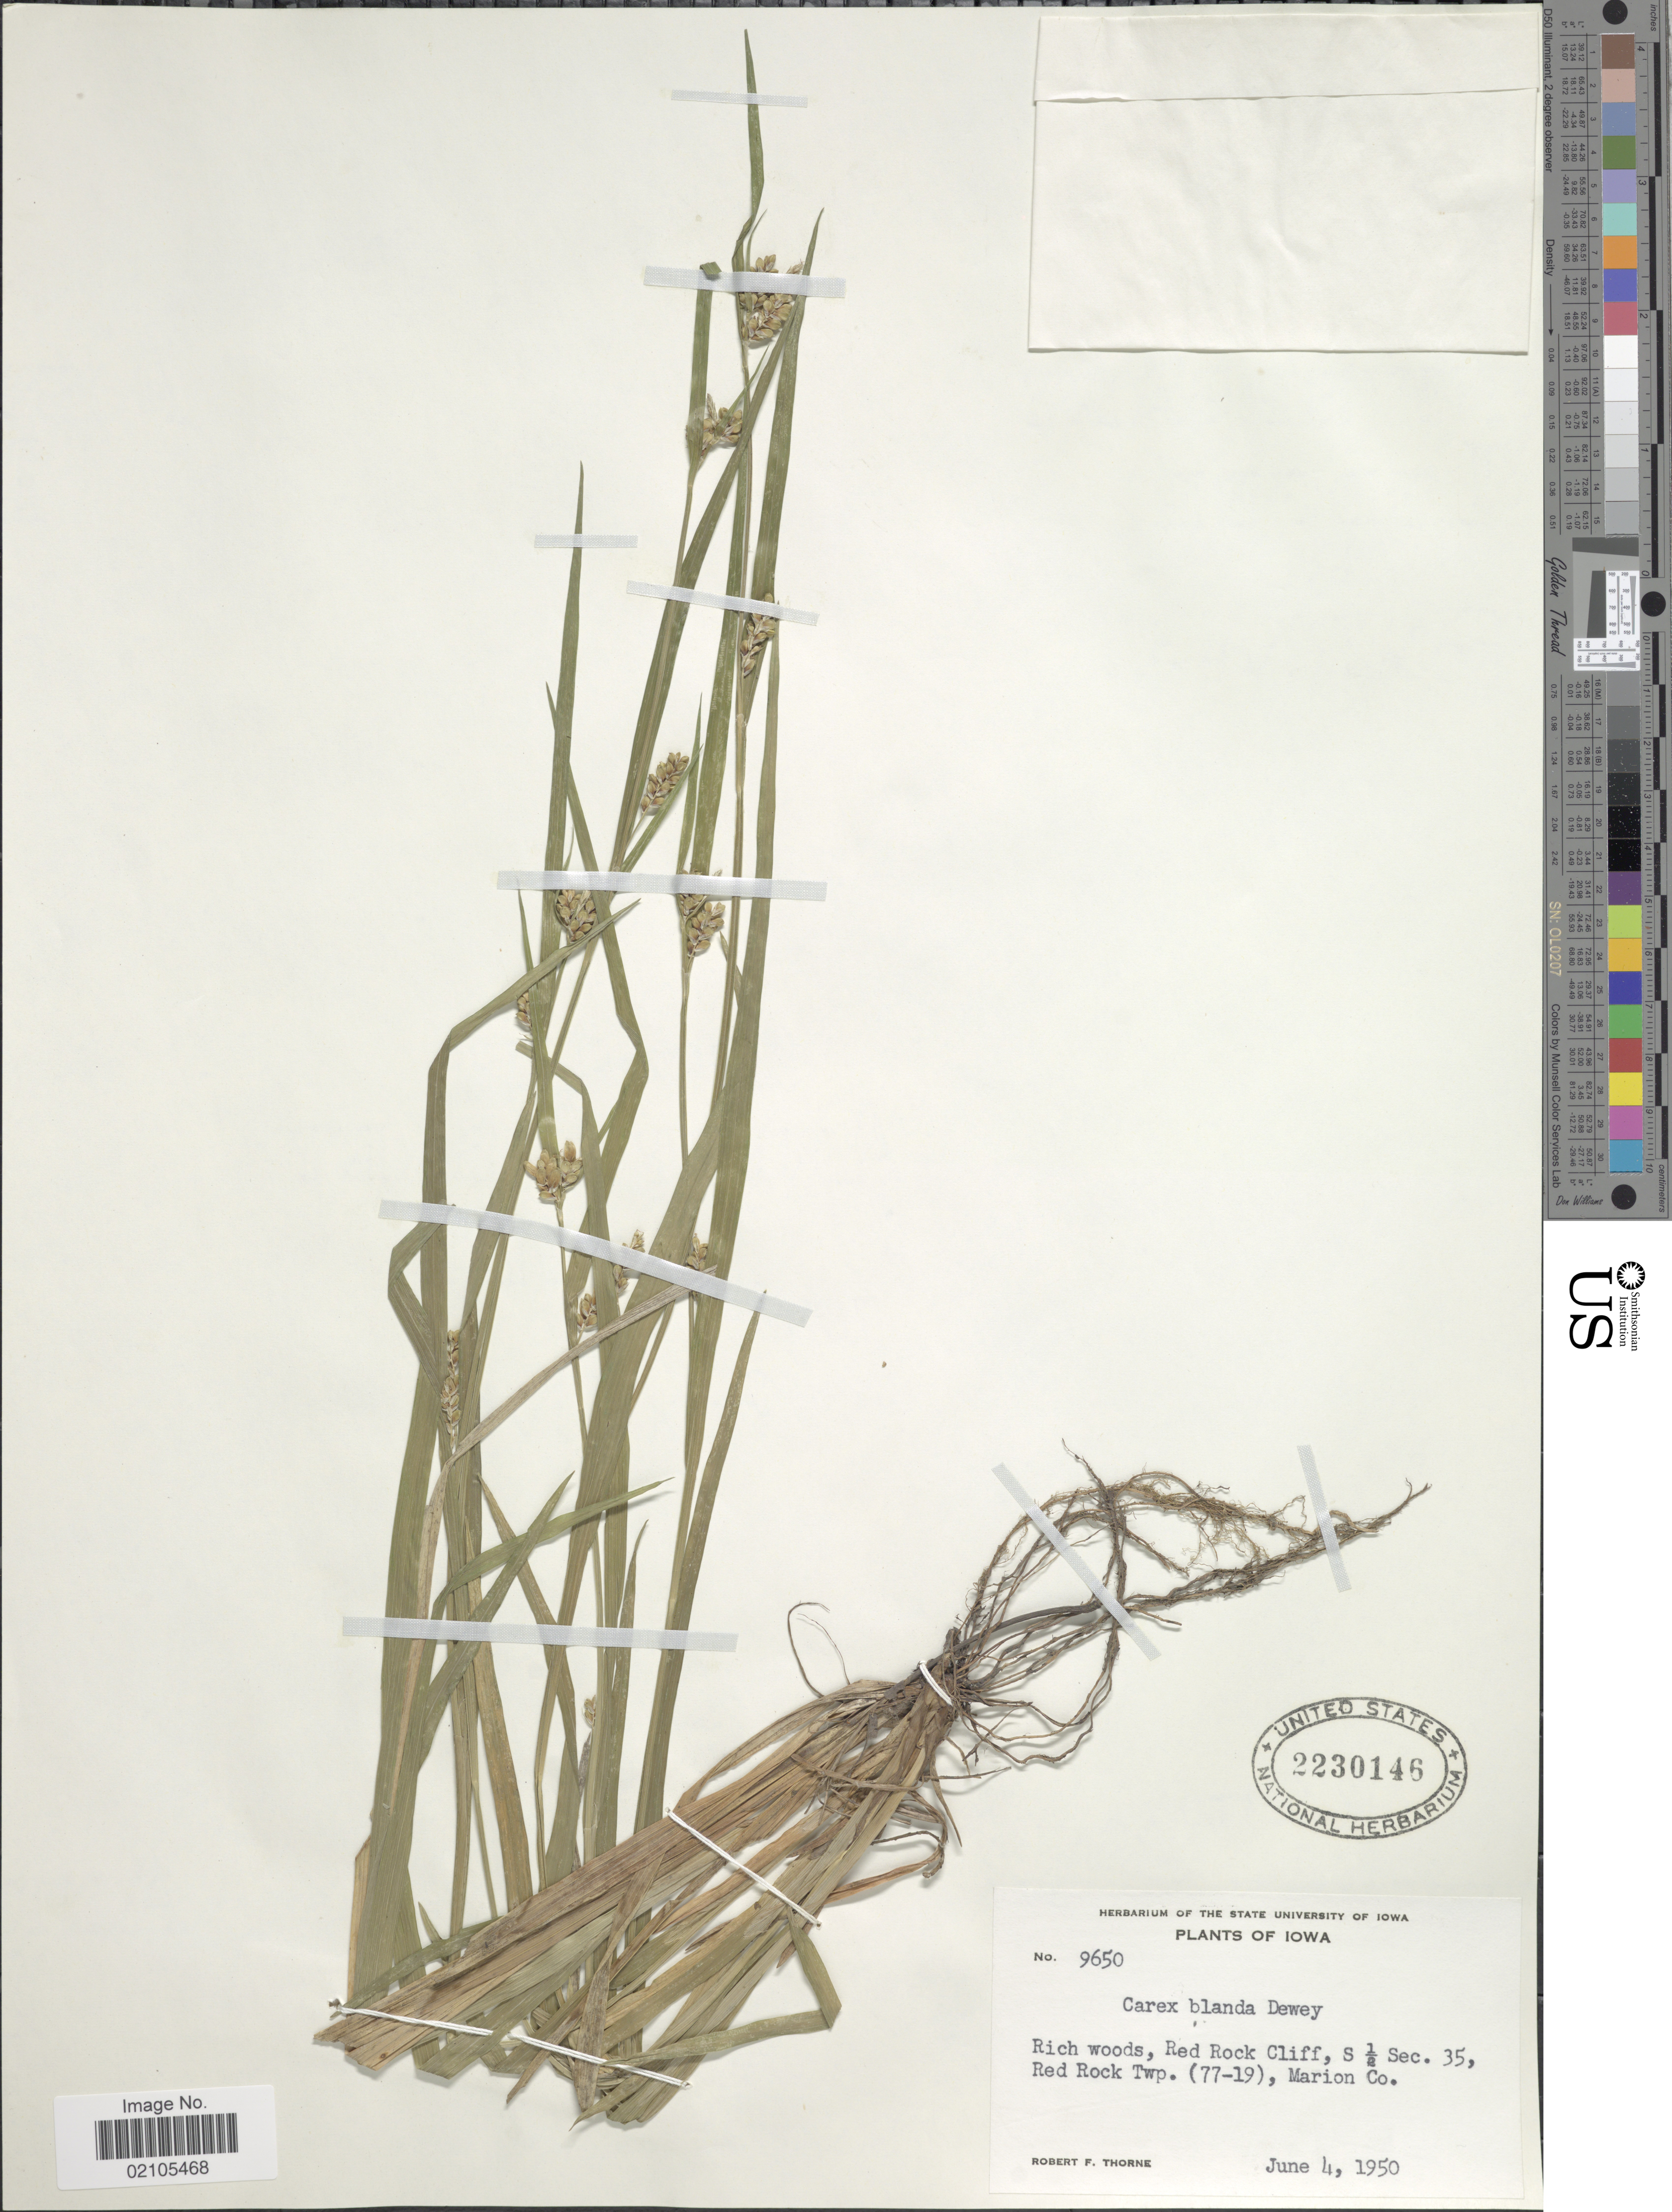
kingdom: Plantae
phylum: Tracheophyta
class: Liliopsida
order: Poales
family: Cyperaceae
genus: Carex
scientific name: Carex blanda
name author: Dewey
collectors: R. F. Thorne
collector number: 9650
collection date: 1950-06-04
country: United States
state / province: Iowa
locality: Rich woods, Red Rock Cliff, S 1/2 Sec. 35, Red Rock Twp. (77-19), Marion Co.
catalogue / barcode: US 2230146